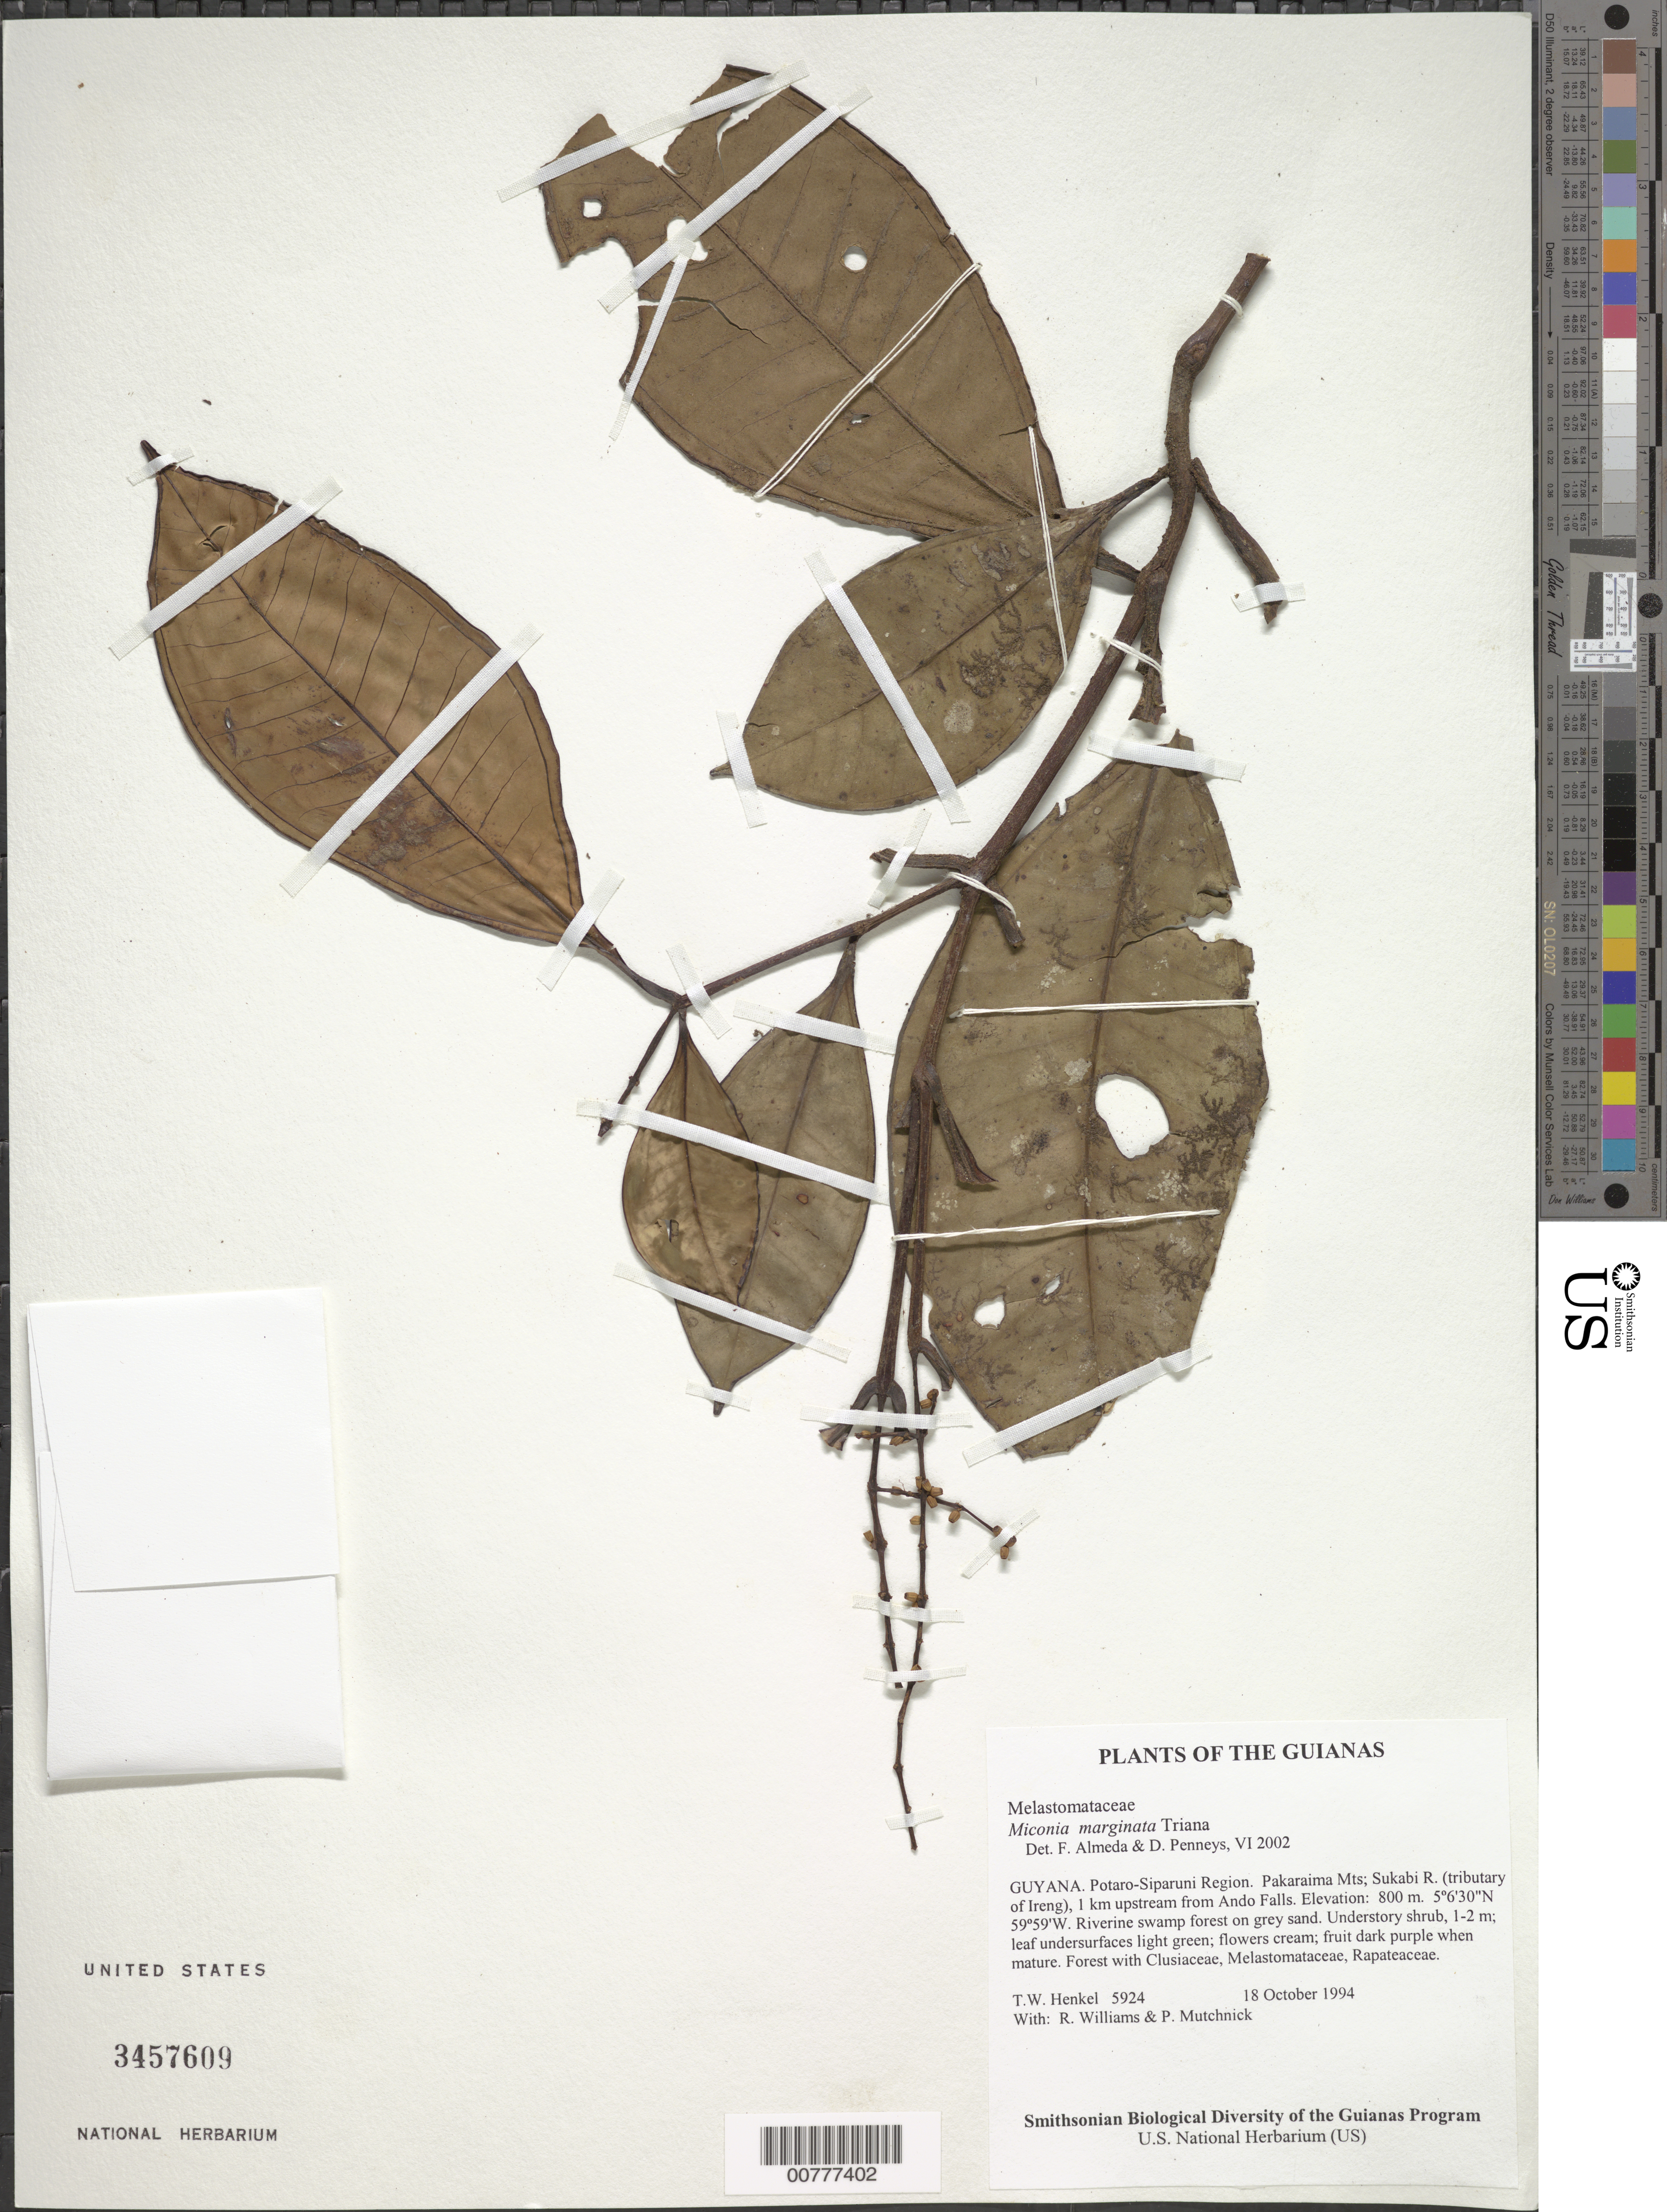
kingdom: Plantae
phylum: Tracheophyta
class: Magnoliopsida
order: Myrtales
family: Melastomataceae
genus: Miconia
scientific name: Miconia marginata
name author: Triana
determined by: Almeda, F.; Penneys, D. S.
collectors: T. Henkel, R. Williams & P. Mutchnick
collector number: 5924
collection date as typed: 18 October 1994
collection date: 1994-10-18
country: Guyana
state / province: Potaro-Siparuni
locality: Pakaraima Mts; Sukabi R. (tributary of Ireng), 1 km upstream from Ando Falls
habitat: Riverine swamp forest on grey sand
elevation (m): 800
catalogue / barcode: US 3457609